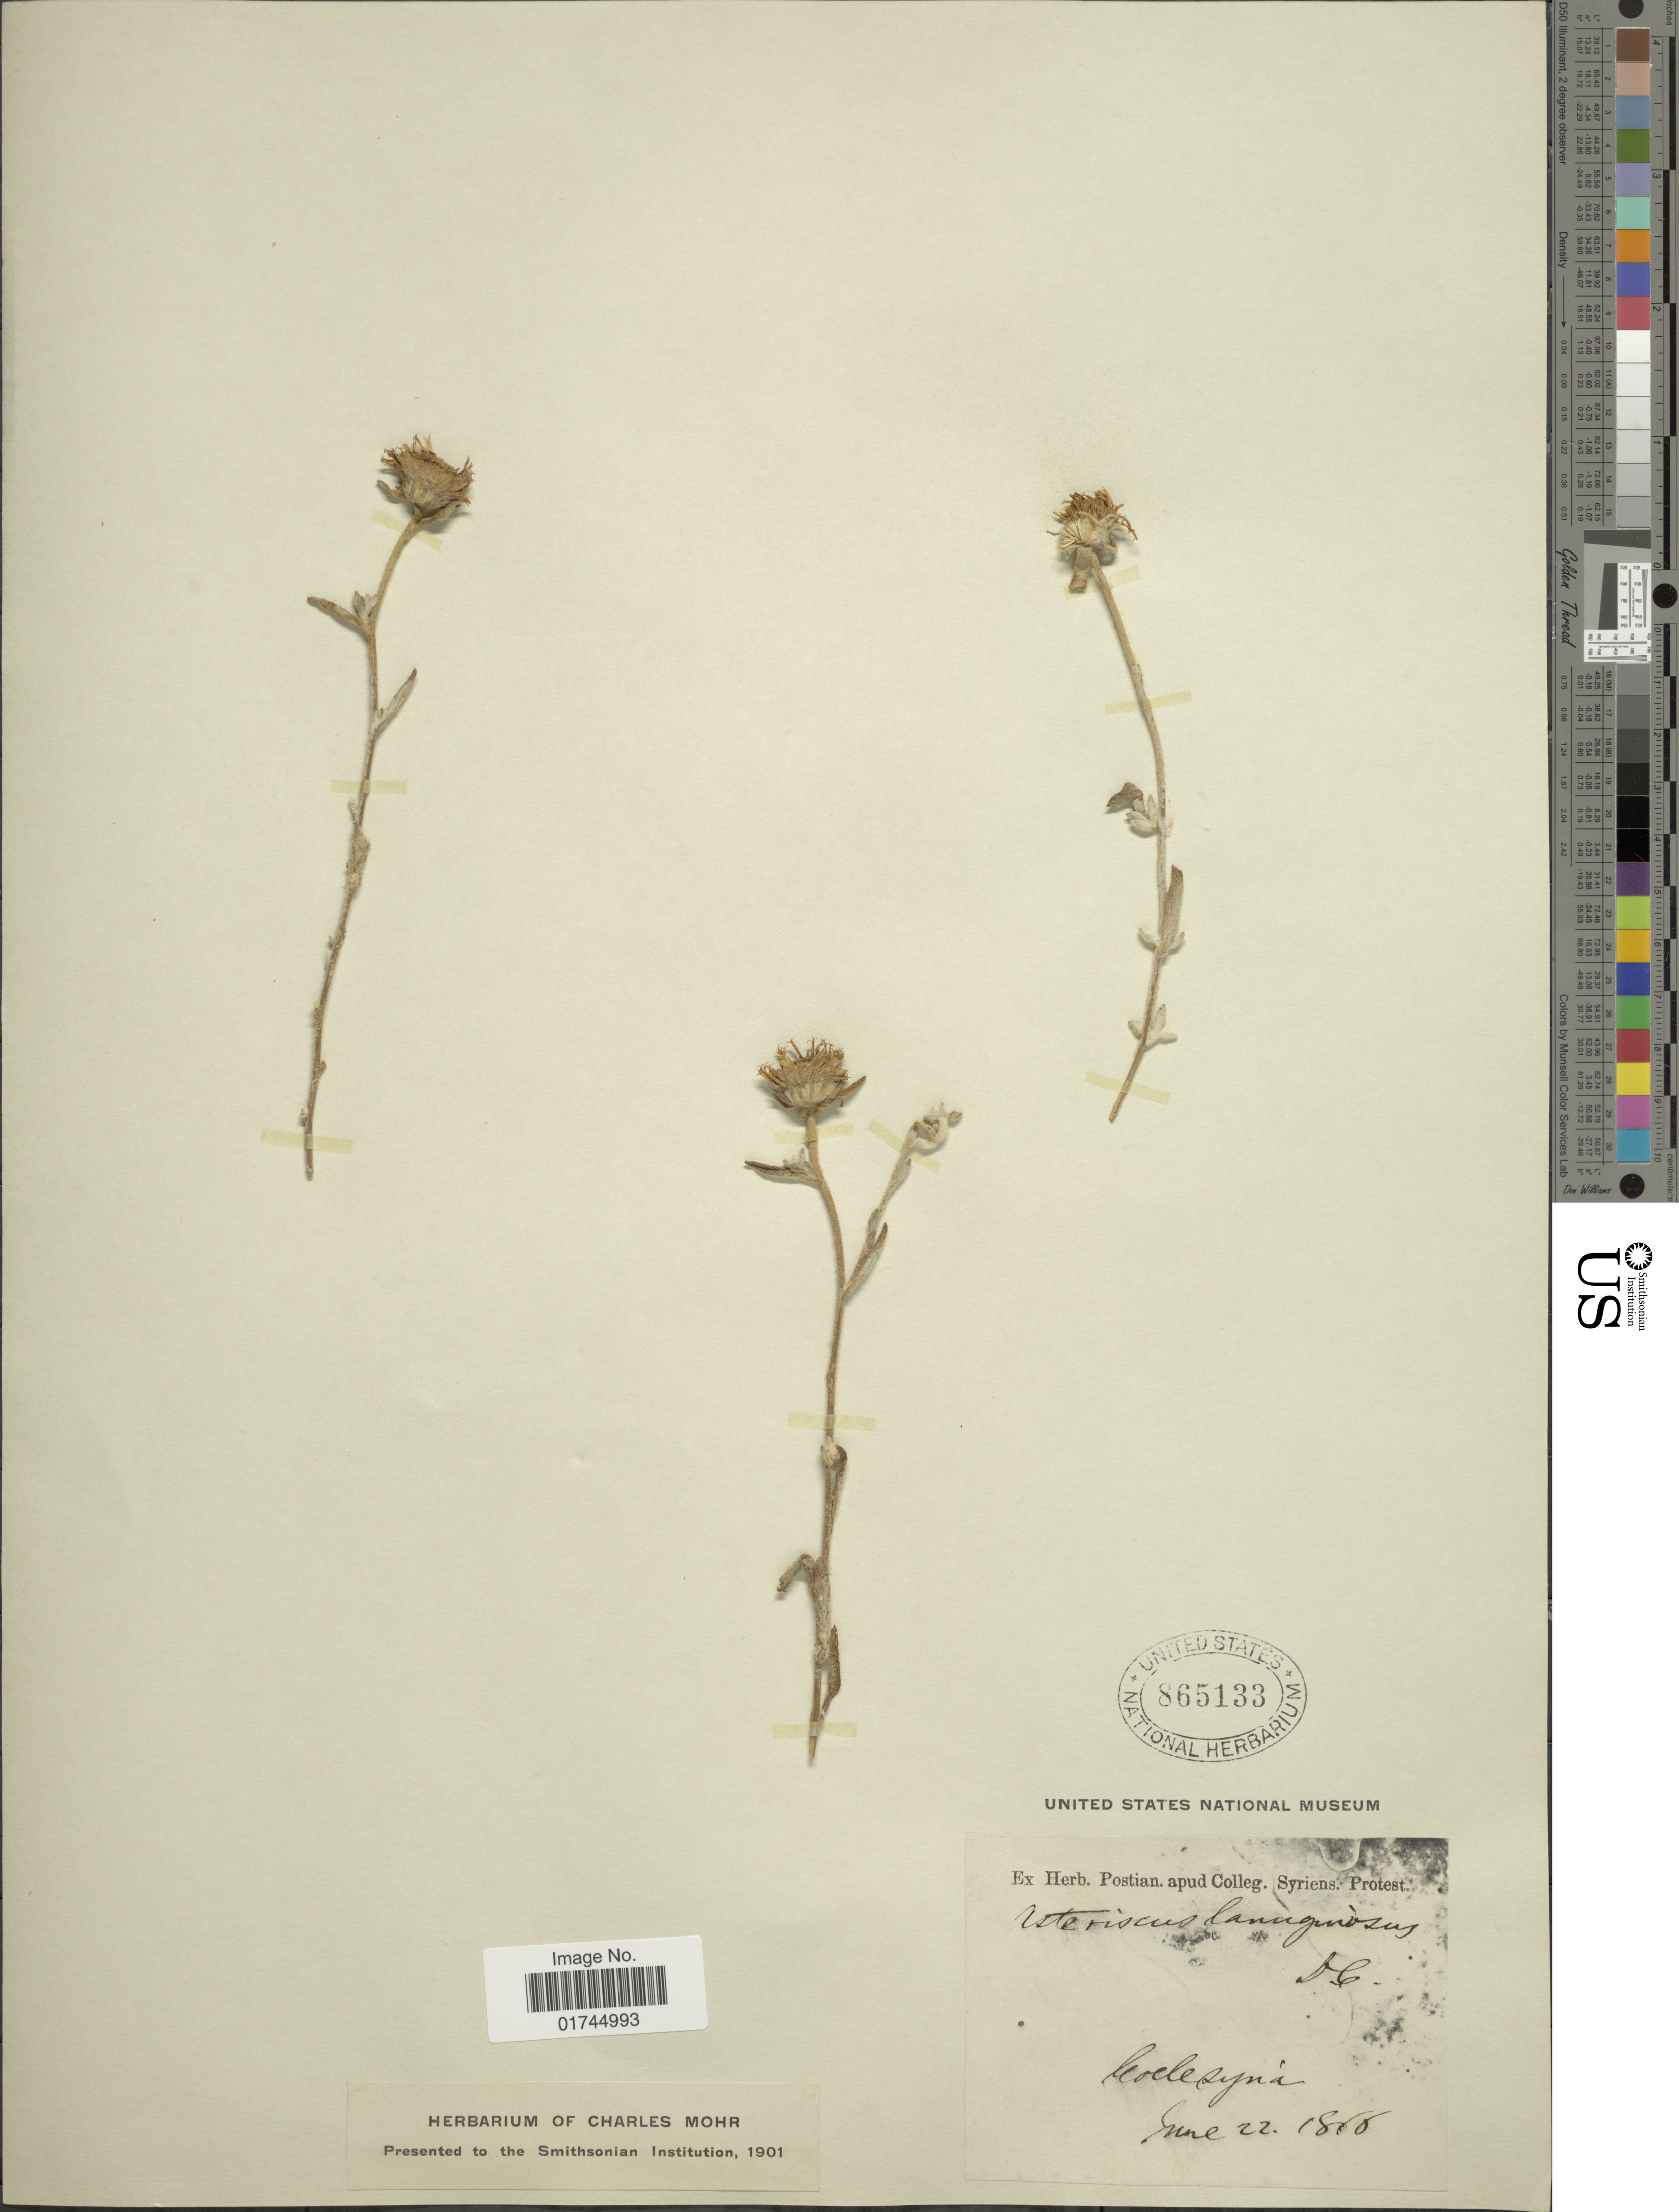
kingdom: Plantae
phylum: Tracheophyta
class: Magnoliopsida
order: Asterales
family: Asteraceae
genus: Asteriscus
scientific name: Asteriscus lanuginosus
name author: Aucher ex DC.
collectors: ex herb. Postian. apud Colleg. Syriens. Protest. USE "Fannie P. A. Shepard" (10308853) AS PRIMARY COLLECTOR INSTEAD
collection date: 1866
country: Turkey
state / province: Hatay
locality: Koelezyna.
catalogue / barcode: US 865133